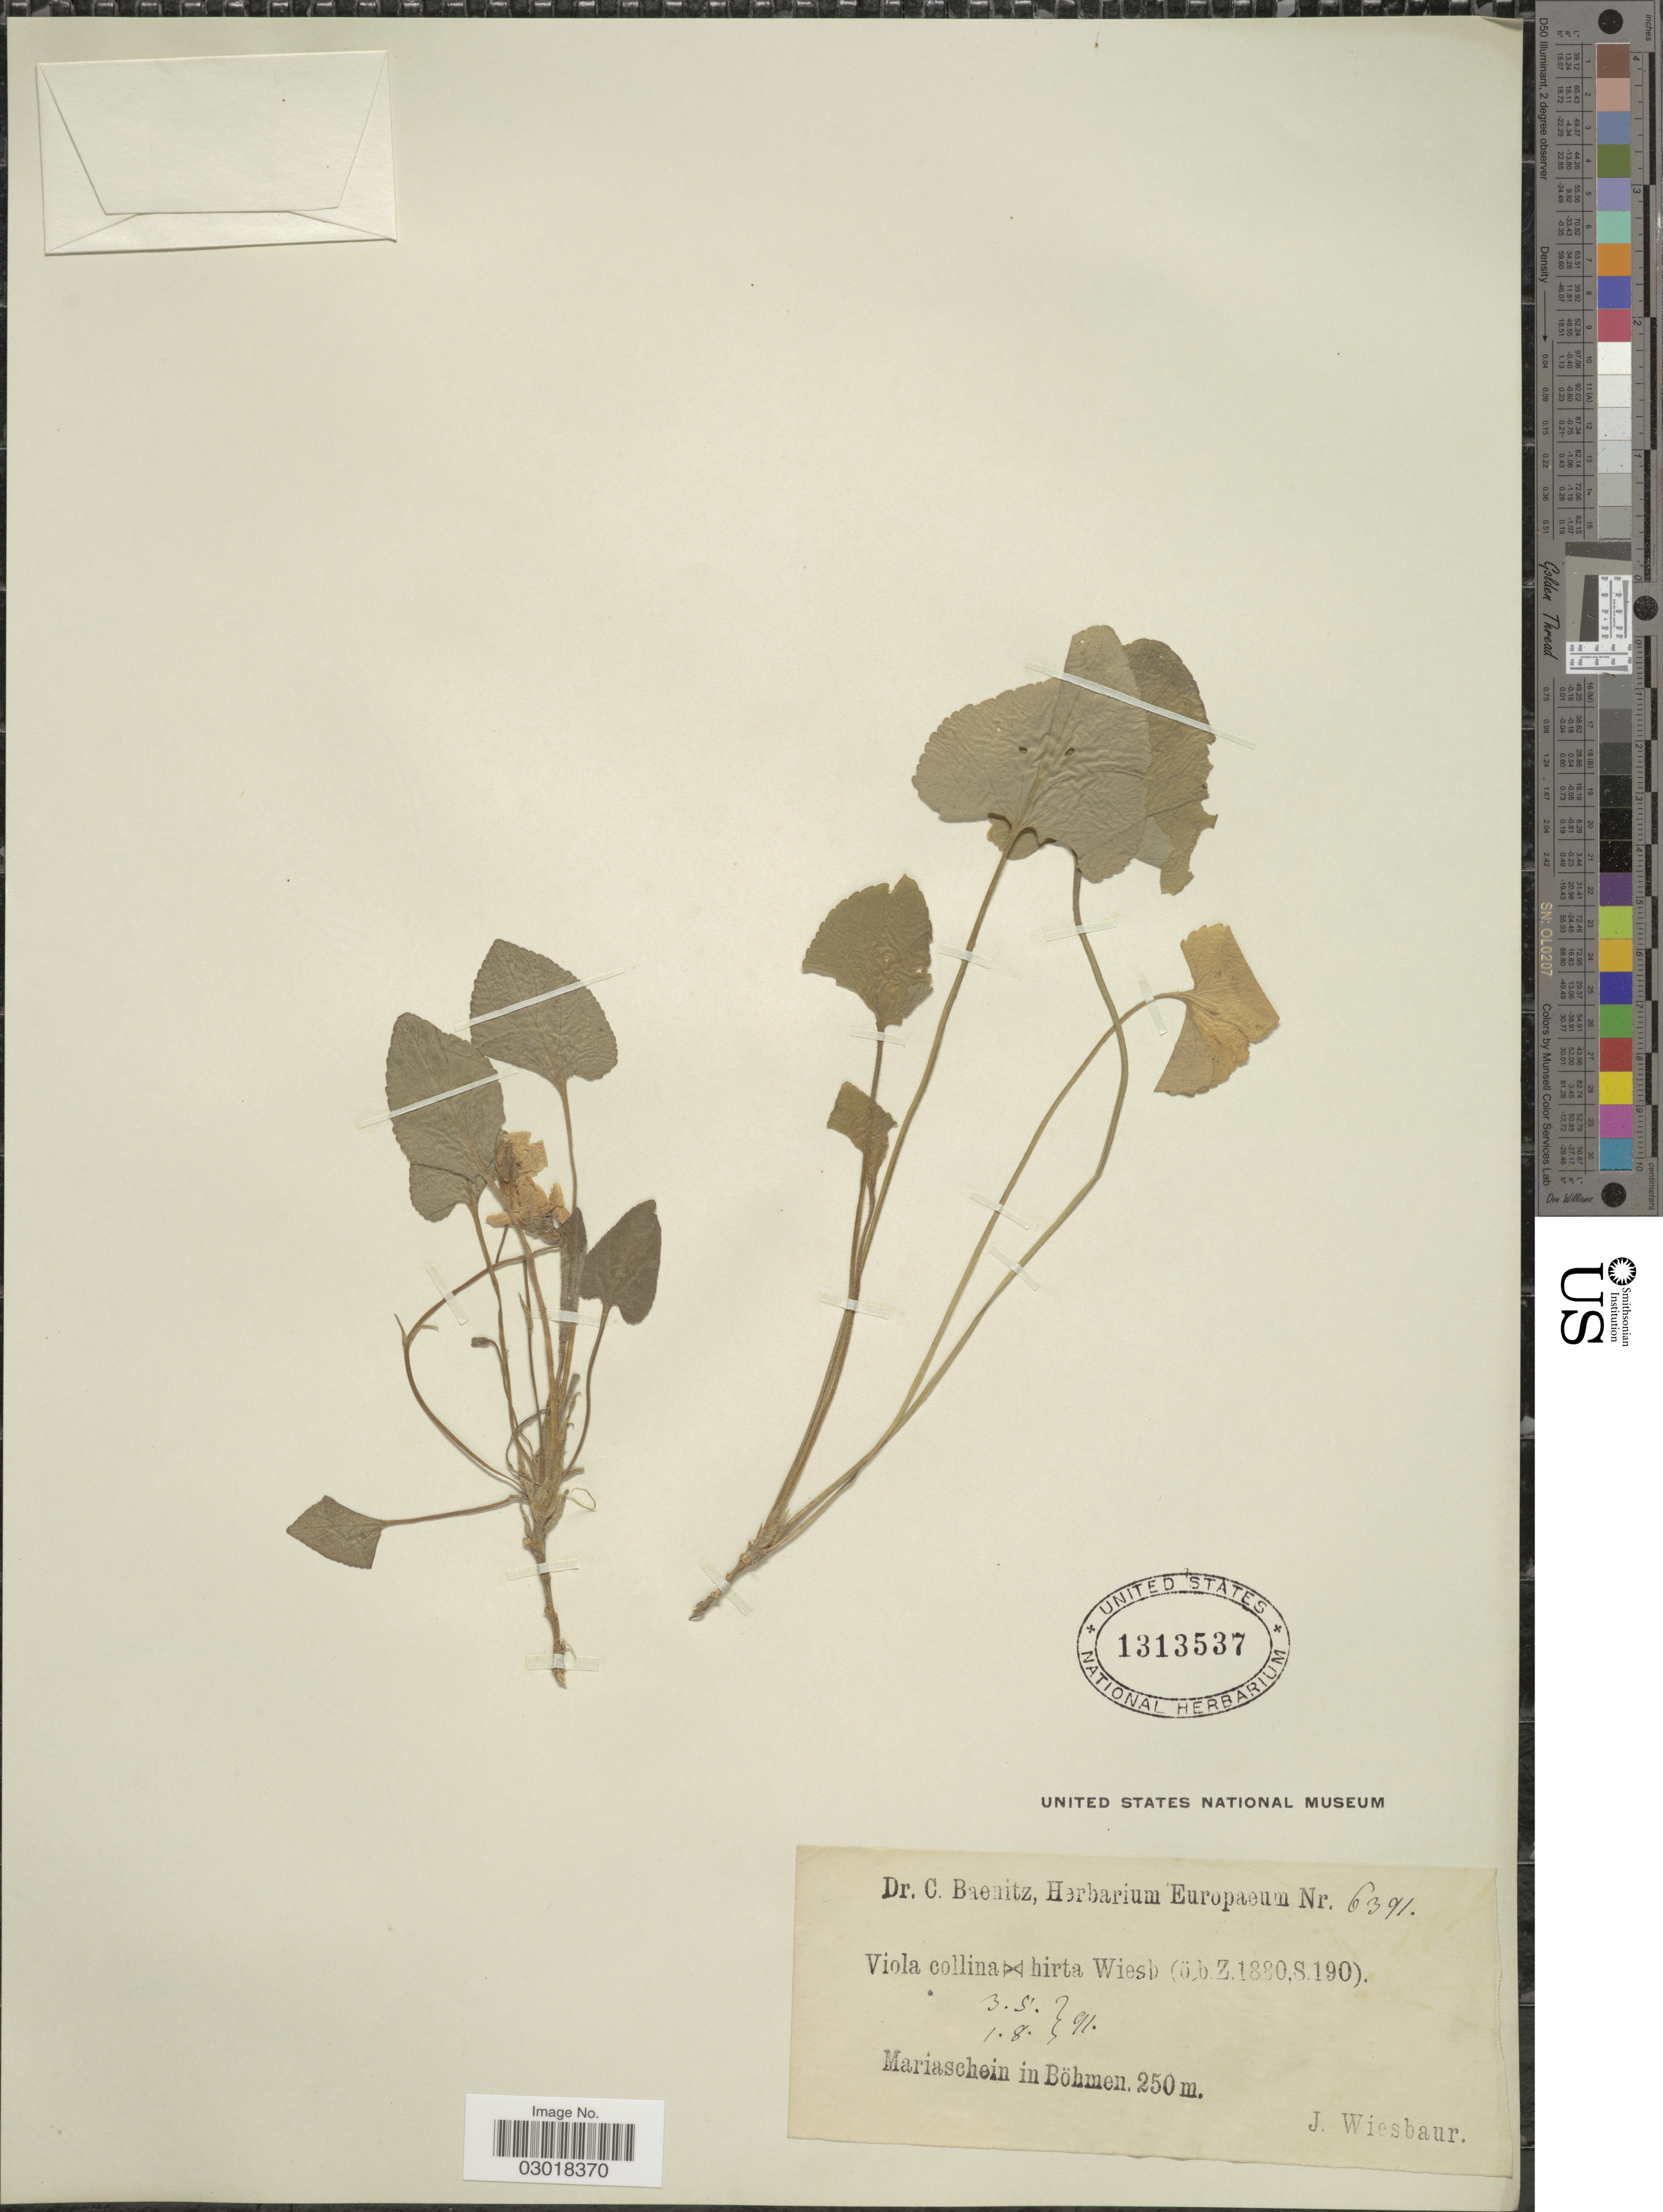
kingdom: Plantae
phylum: Tracheophyta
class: Magnoliopsida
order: Malpighiales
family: Violaceae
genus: Viola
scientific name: Viola collina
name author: Besser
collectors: J. Wiesbaur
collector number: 6391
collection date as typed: Transcribed d/m/y: 3/5/91 to 1/8/91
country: Czechia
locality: Mariaschein in Böhmen.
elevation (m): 250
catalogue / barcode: US 1313537